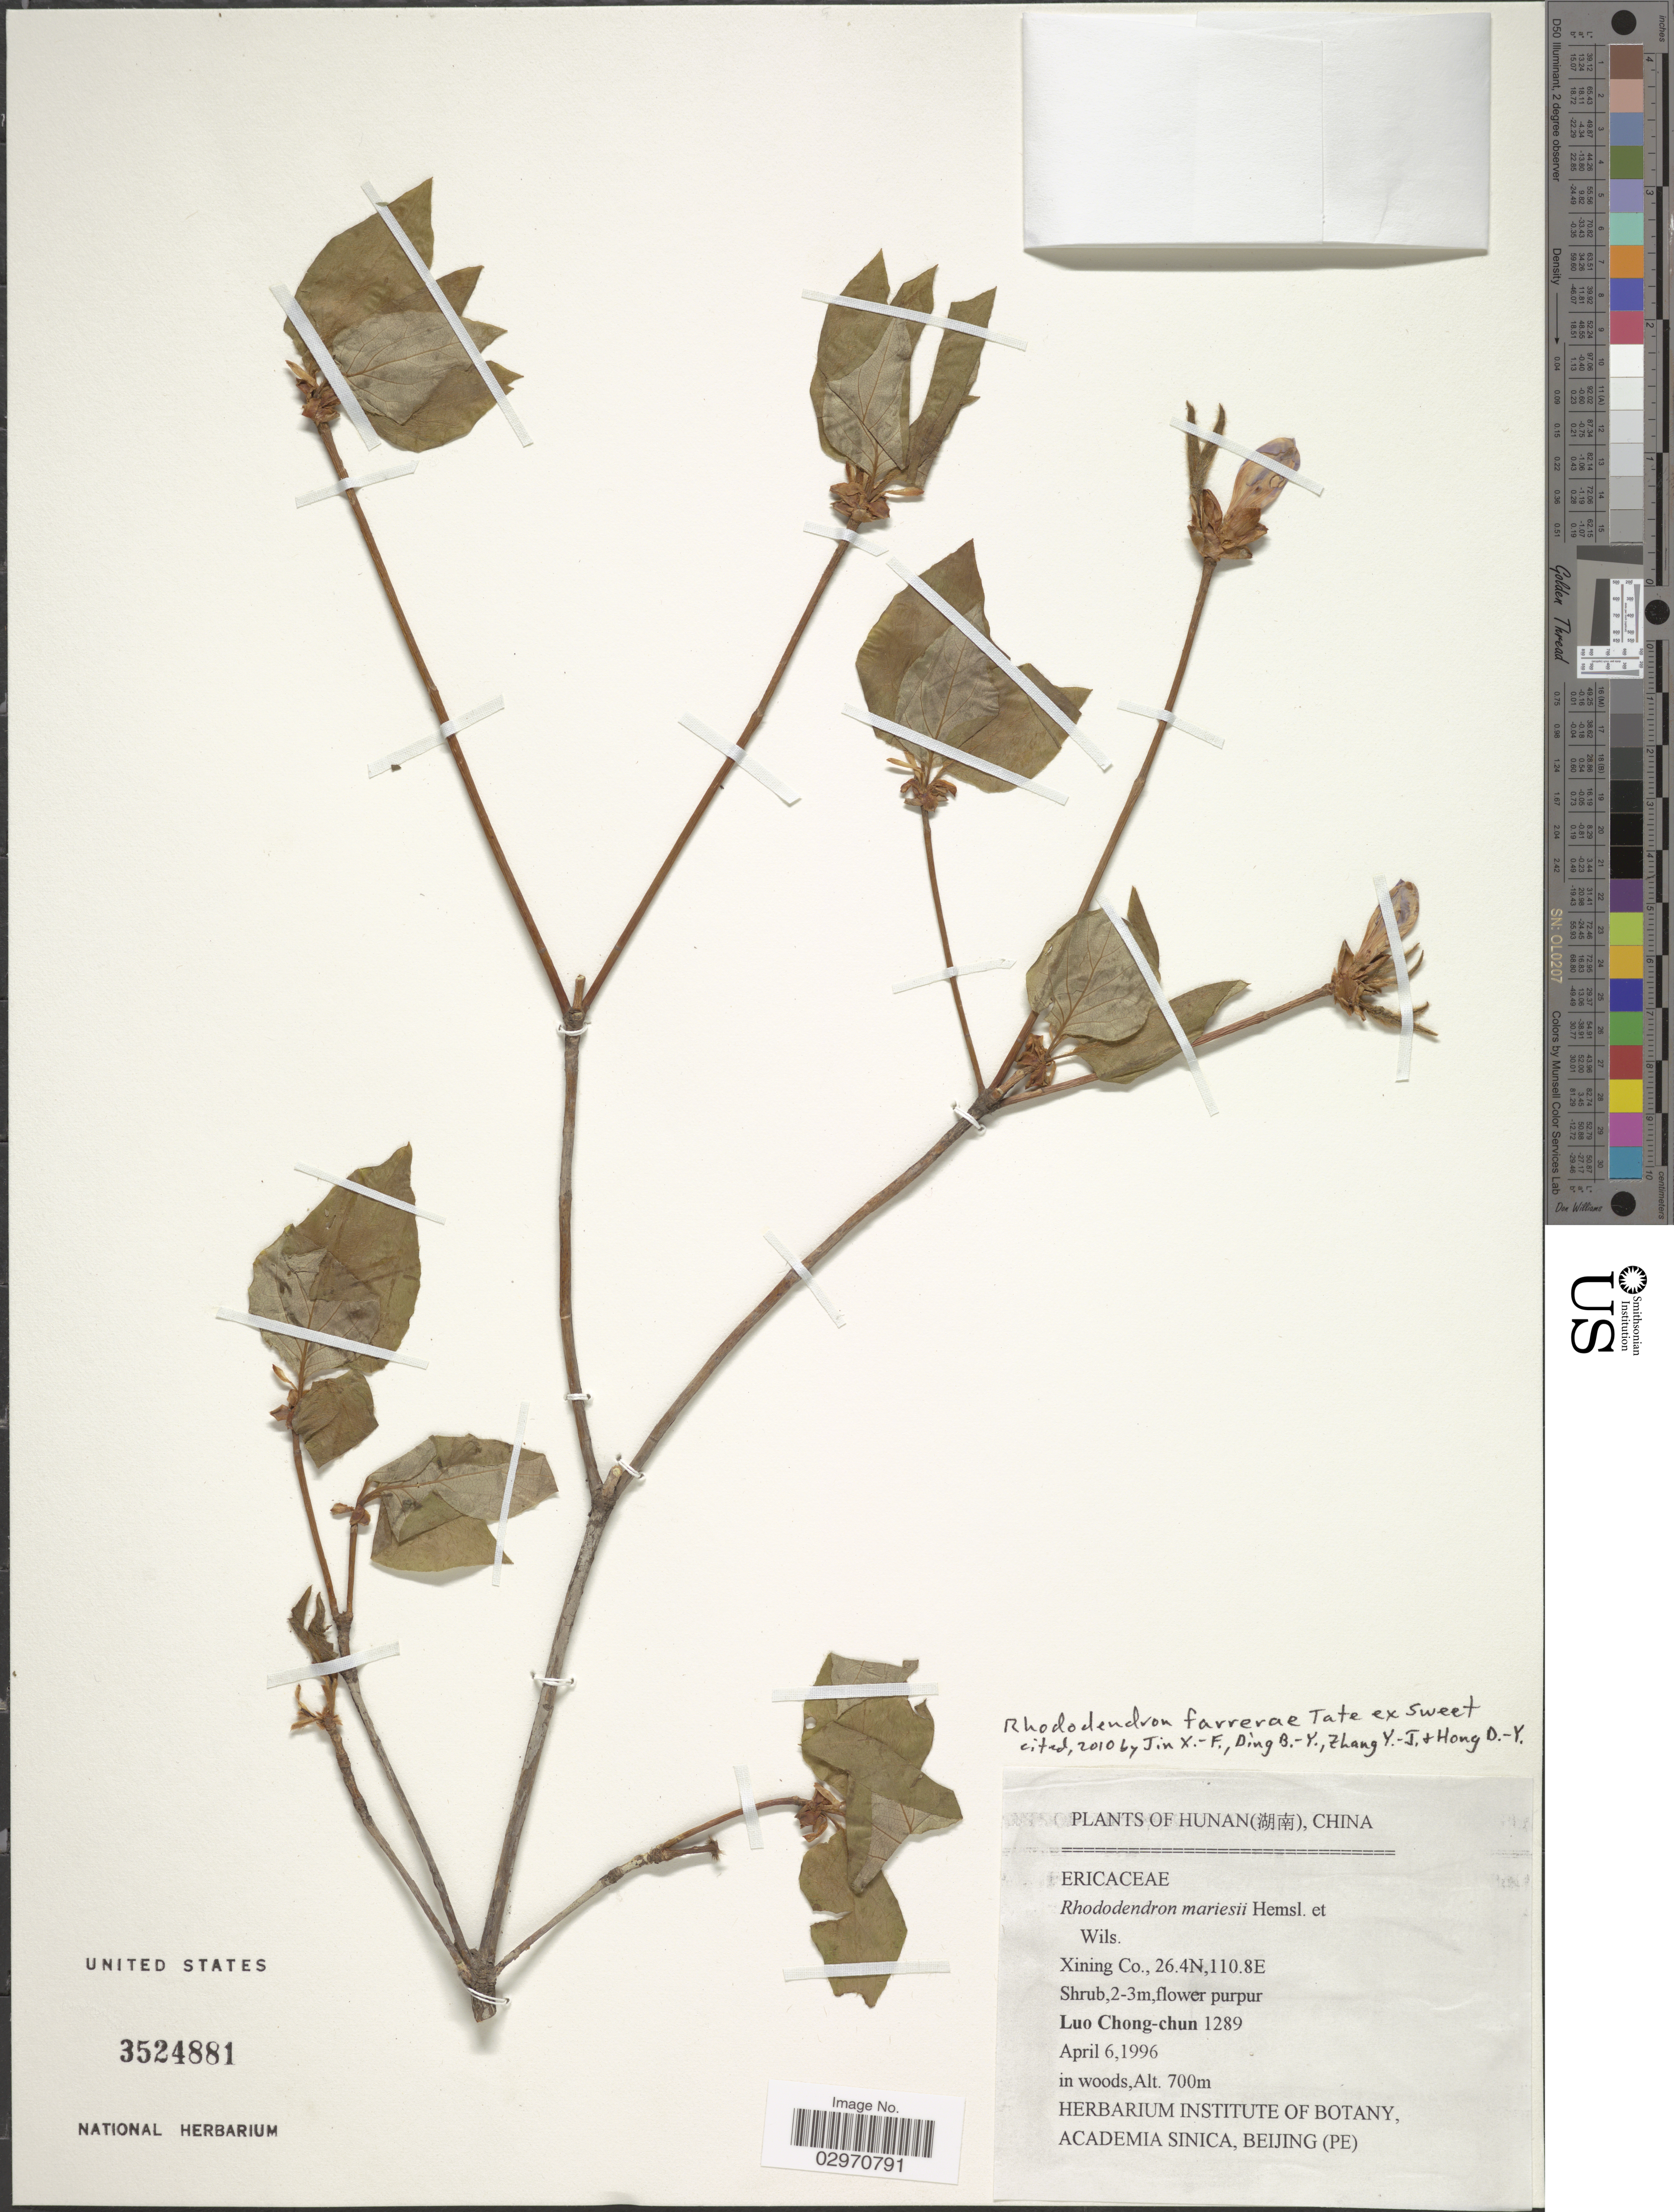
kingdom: Plantae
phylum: Tracheophyta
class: Magnoliopsida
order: Ericales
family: Ericaceae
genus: Rhododendron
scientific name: Rhododendron farrerae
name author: Sweet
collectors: L. Chong-Chun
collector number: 1289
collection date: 1996-04-06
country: China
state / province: Hunan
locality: Xining Co.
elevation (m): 700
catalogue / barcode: US 3524881